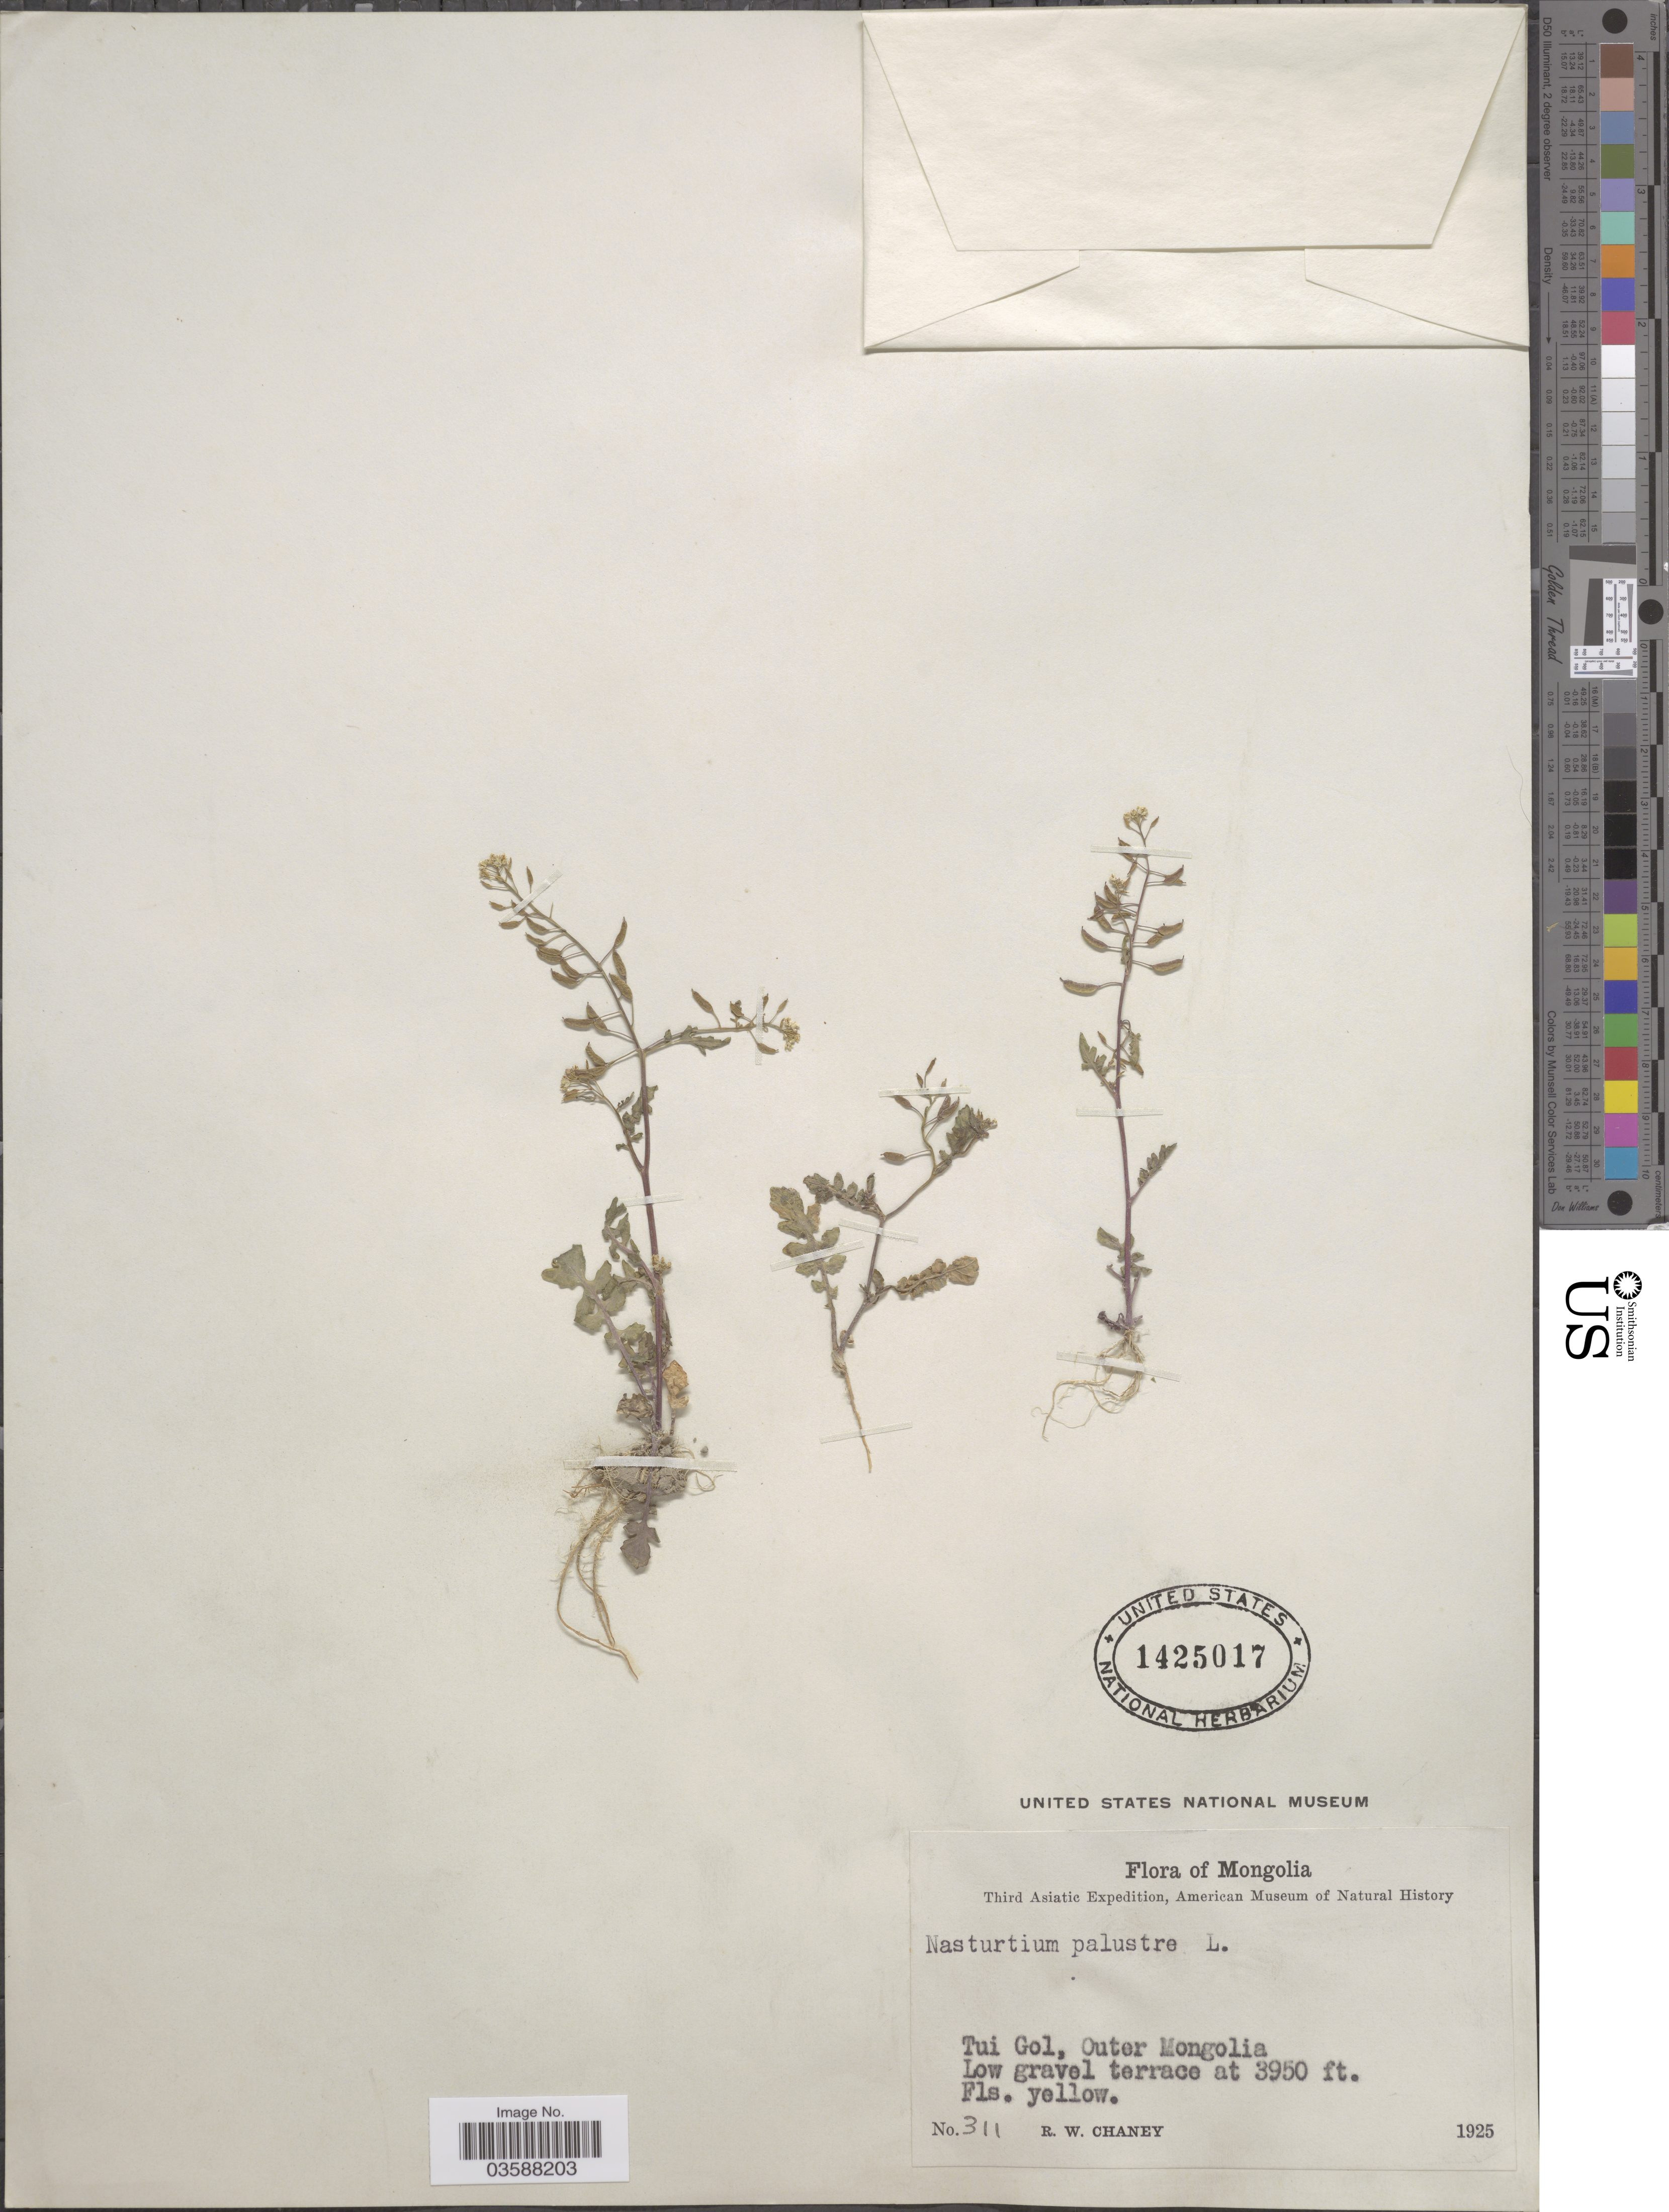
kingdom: Plantae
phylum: Tracheophyta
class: Magnoliopsida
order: Brassicales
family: Brassicaceae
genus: Rorippa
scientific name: Rorippa palustris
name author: (L.) Besser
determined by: Strong, M. T., (US), Smithsonian Institution - National Museum of Natural History (UNITED STATES)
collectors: R. Chaney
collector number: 311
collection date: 1925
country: Mongolia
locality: Tui Gol, Outer Mongolia.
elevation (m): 1204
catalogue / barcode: US 1425017